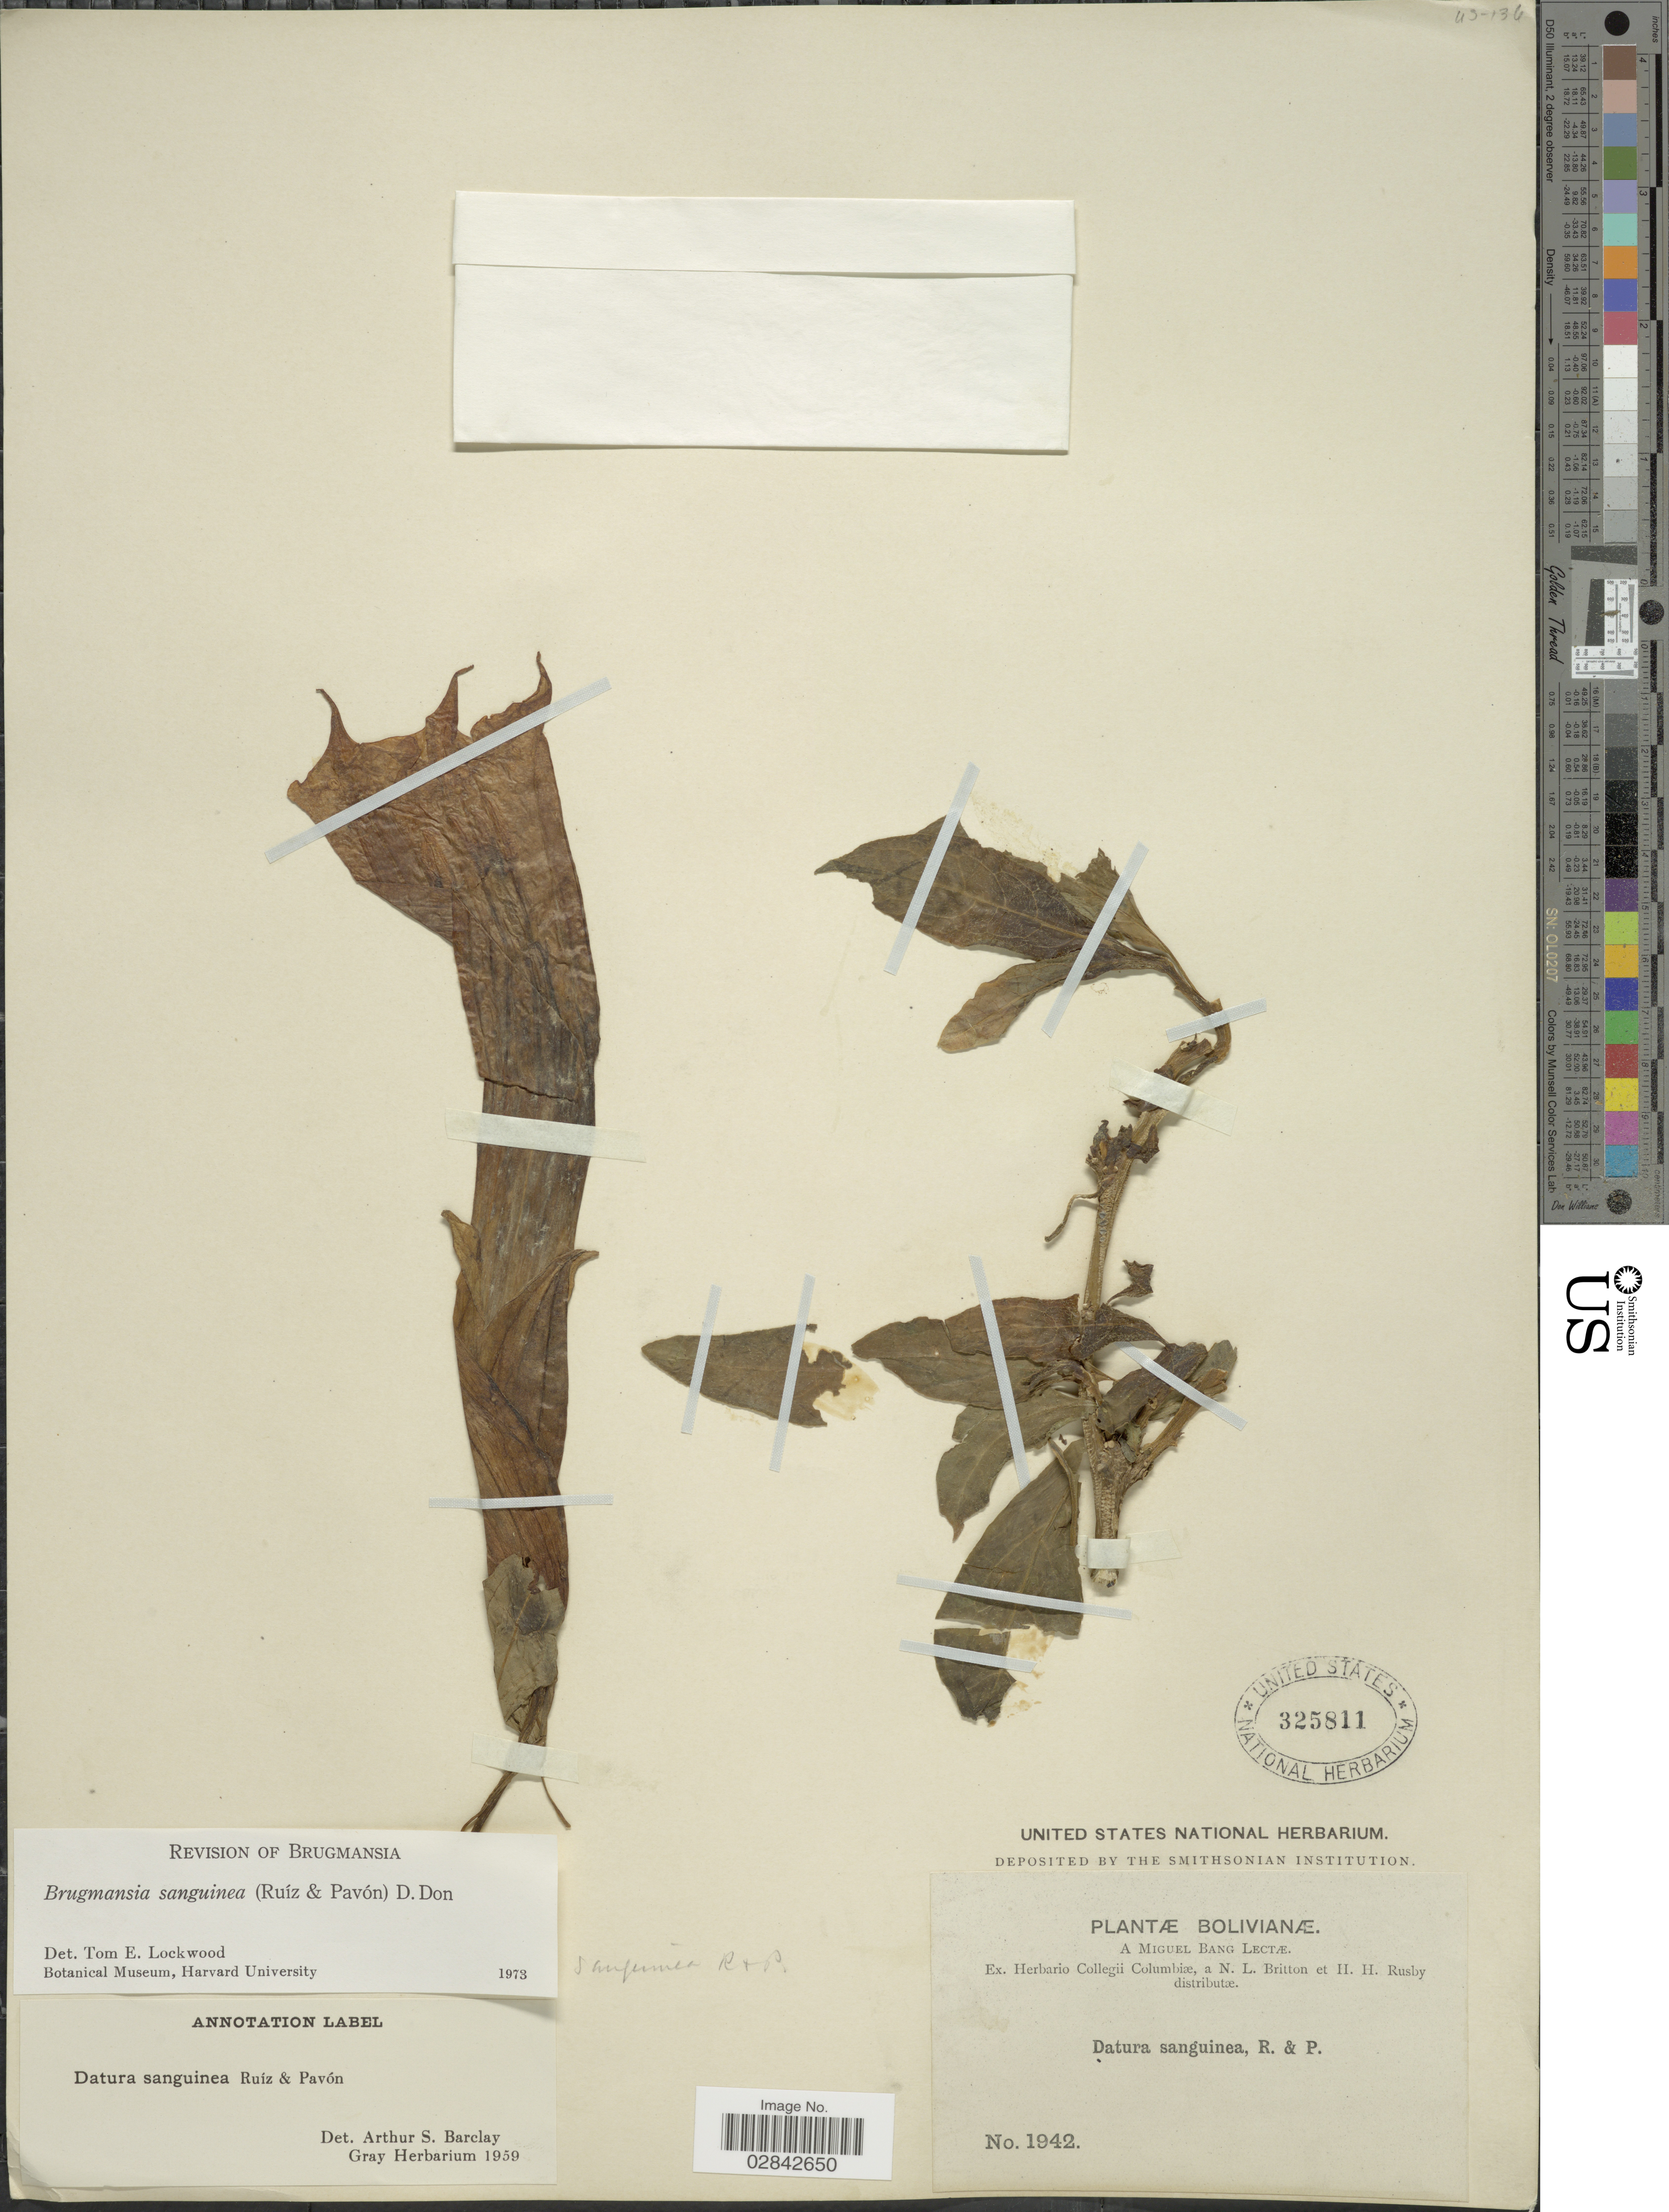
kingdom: Plantae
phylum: Tracheophyta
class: Magnoliopsida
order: Solanales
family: Solanaceae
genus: Brugmansia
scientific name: Brugmansia sanguinea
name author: (Ruiz & Pav.) D. Don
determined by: Lockwood, T. E.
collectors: M. Bang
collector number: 1942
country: Bolivia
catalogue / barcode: US 325811